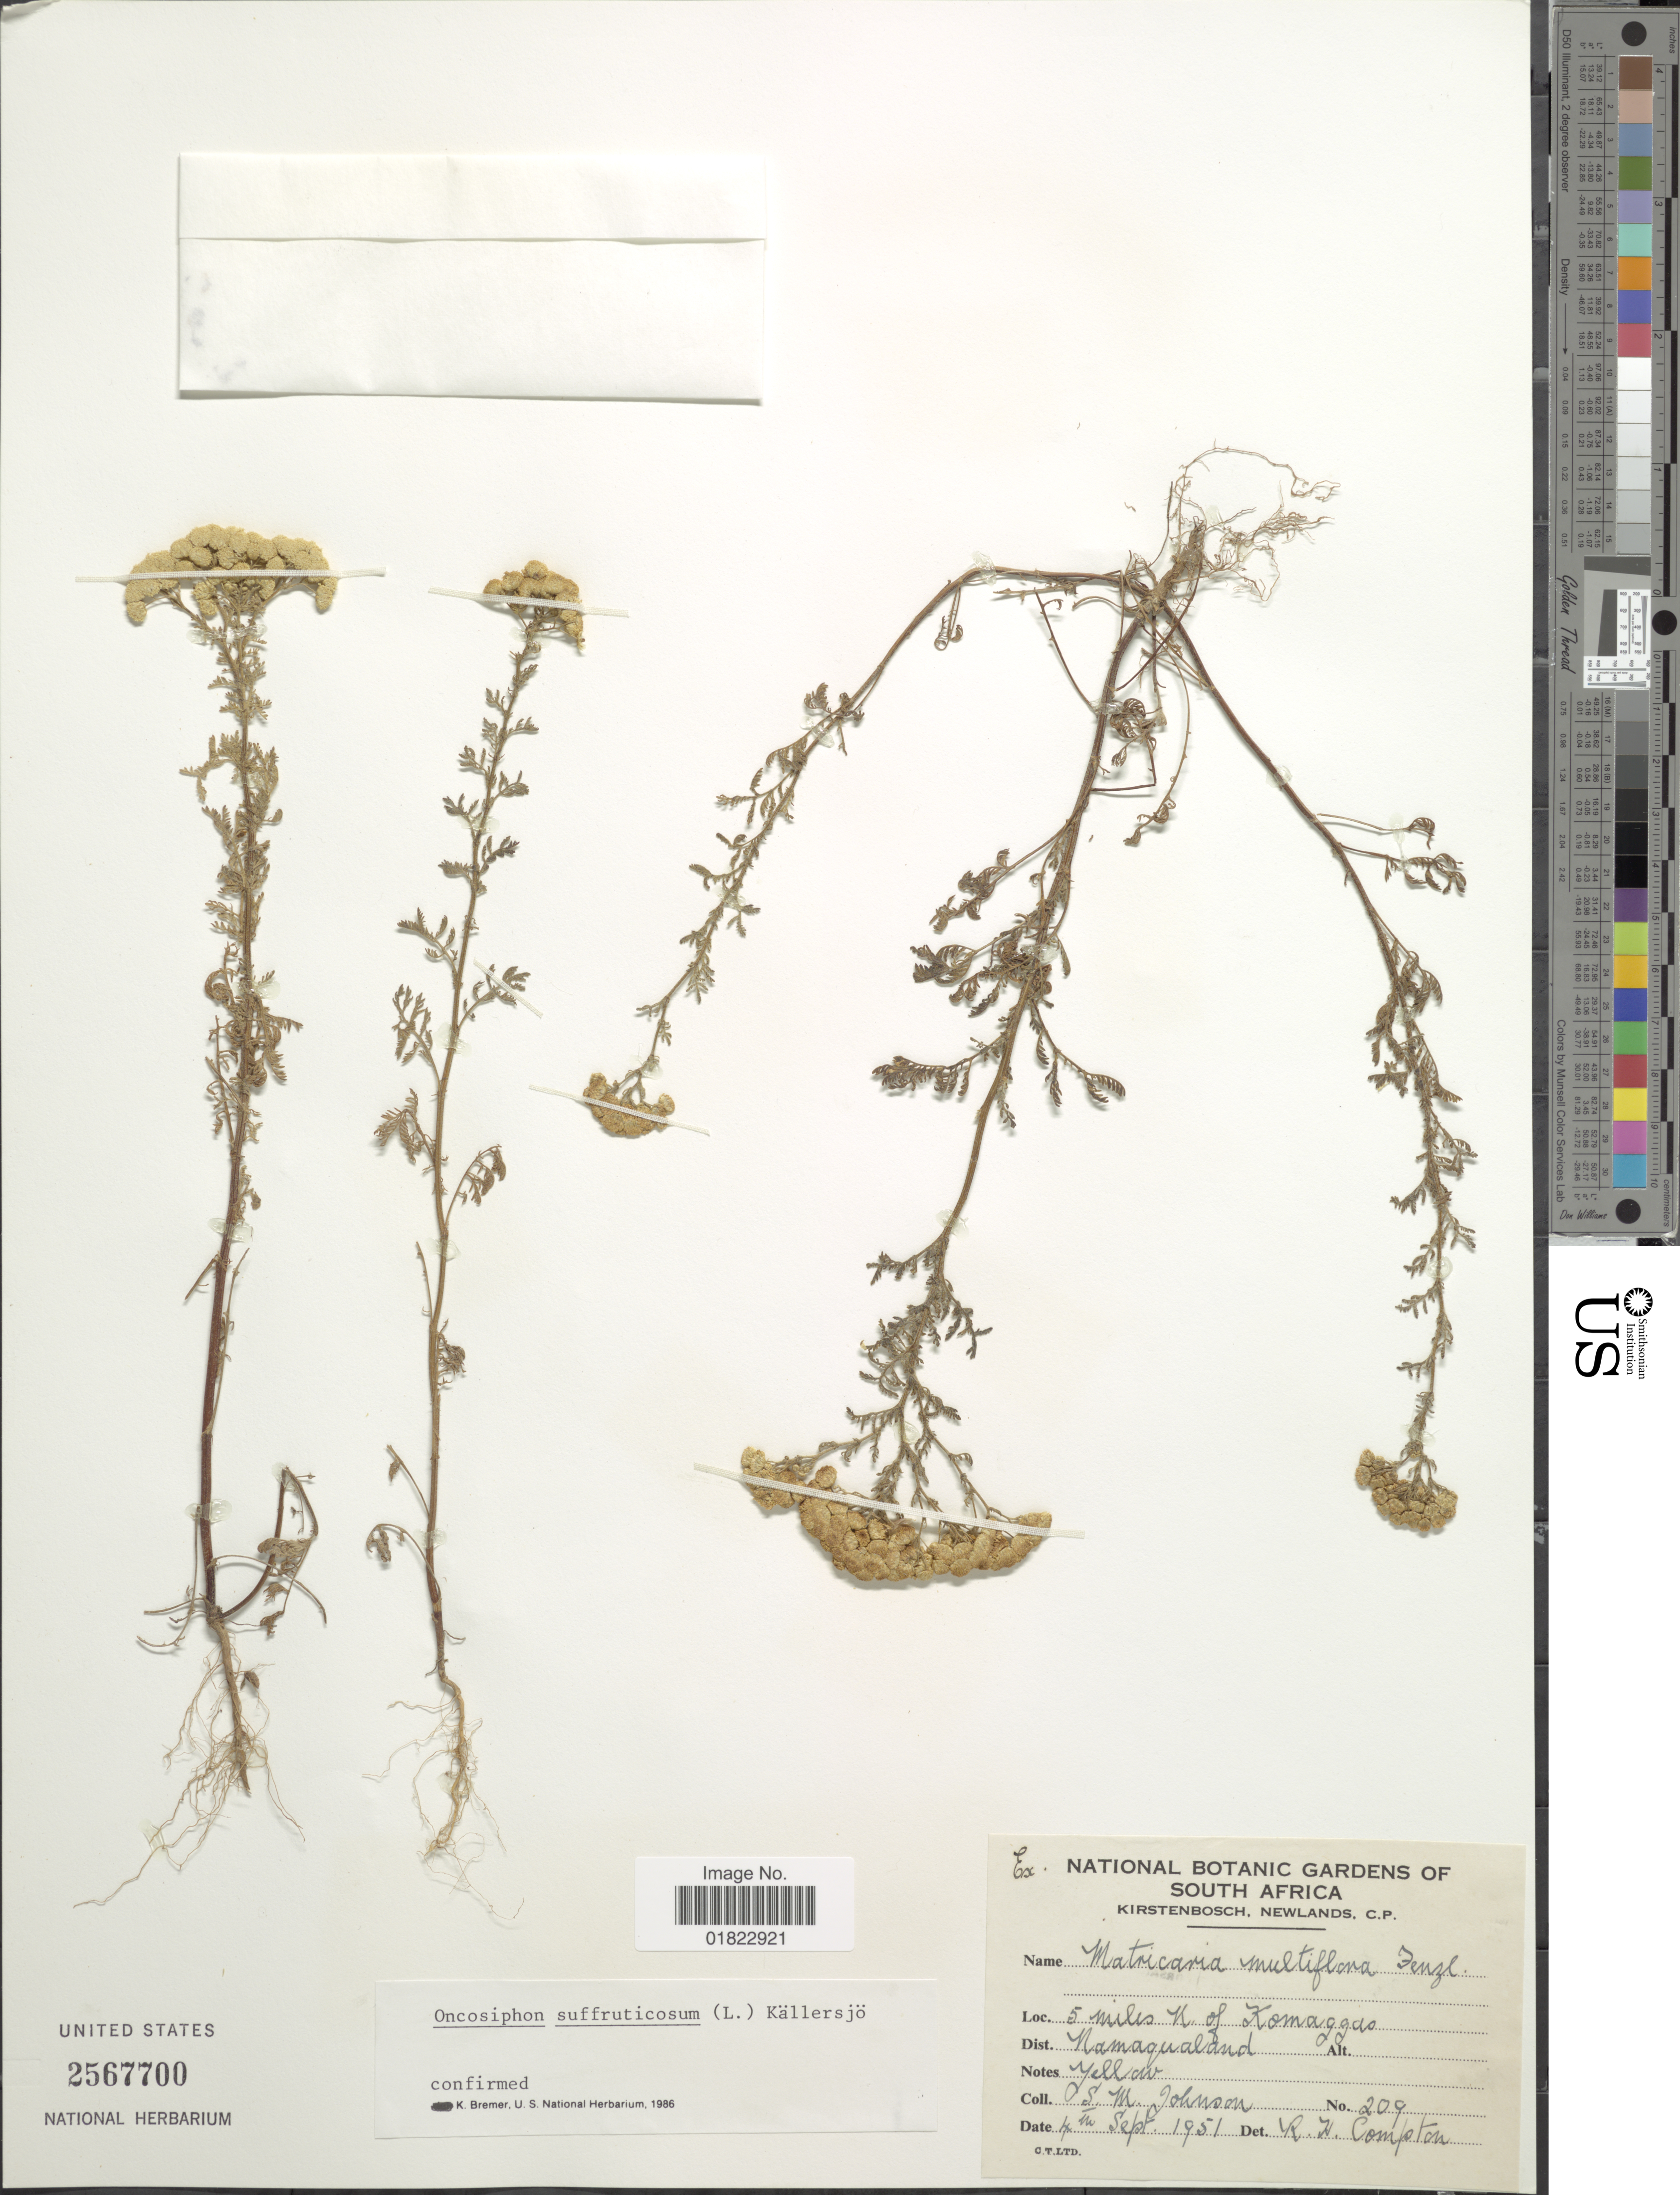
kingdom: Plantae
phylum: Tracheophyta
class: Magnoliopsida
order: Asterales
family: Asteraceae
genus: Oncosiphon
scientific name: Oncosiphon suffruticosum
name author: (L.) Källersjö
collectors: S. Johnson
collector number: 209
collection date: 1951-09-04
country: South Africa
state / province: Northern Cape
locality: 5 miles N of Komaggas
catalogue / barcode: US 2567700